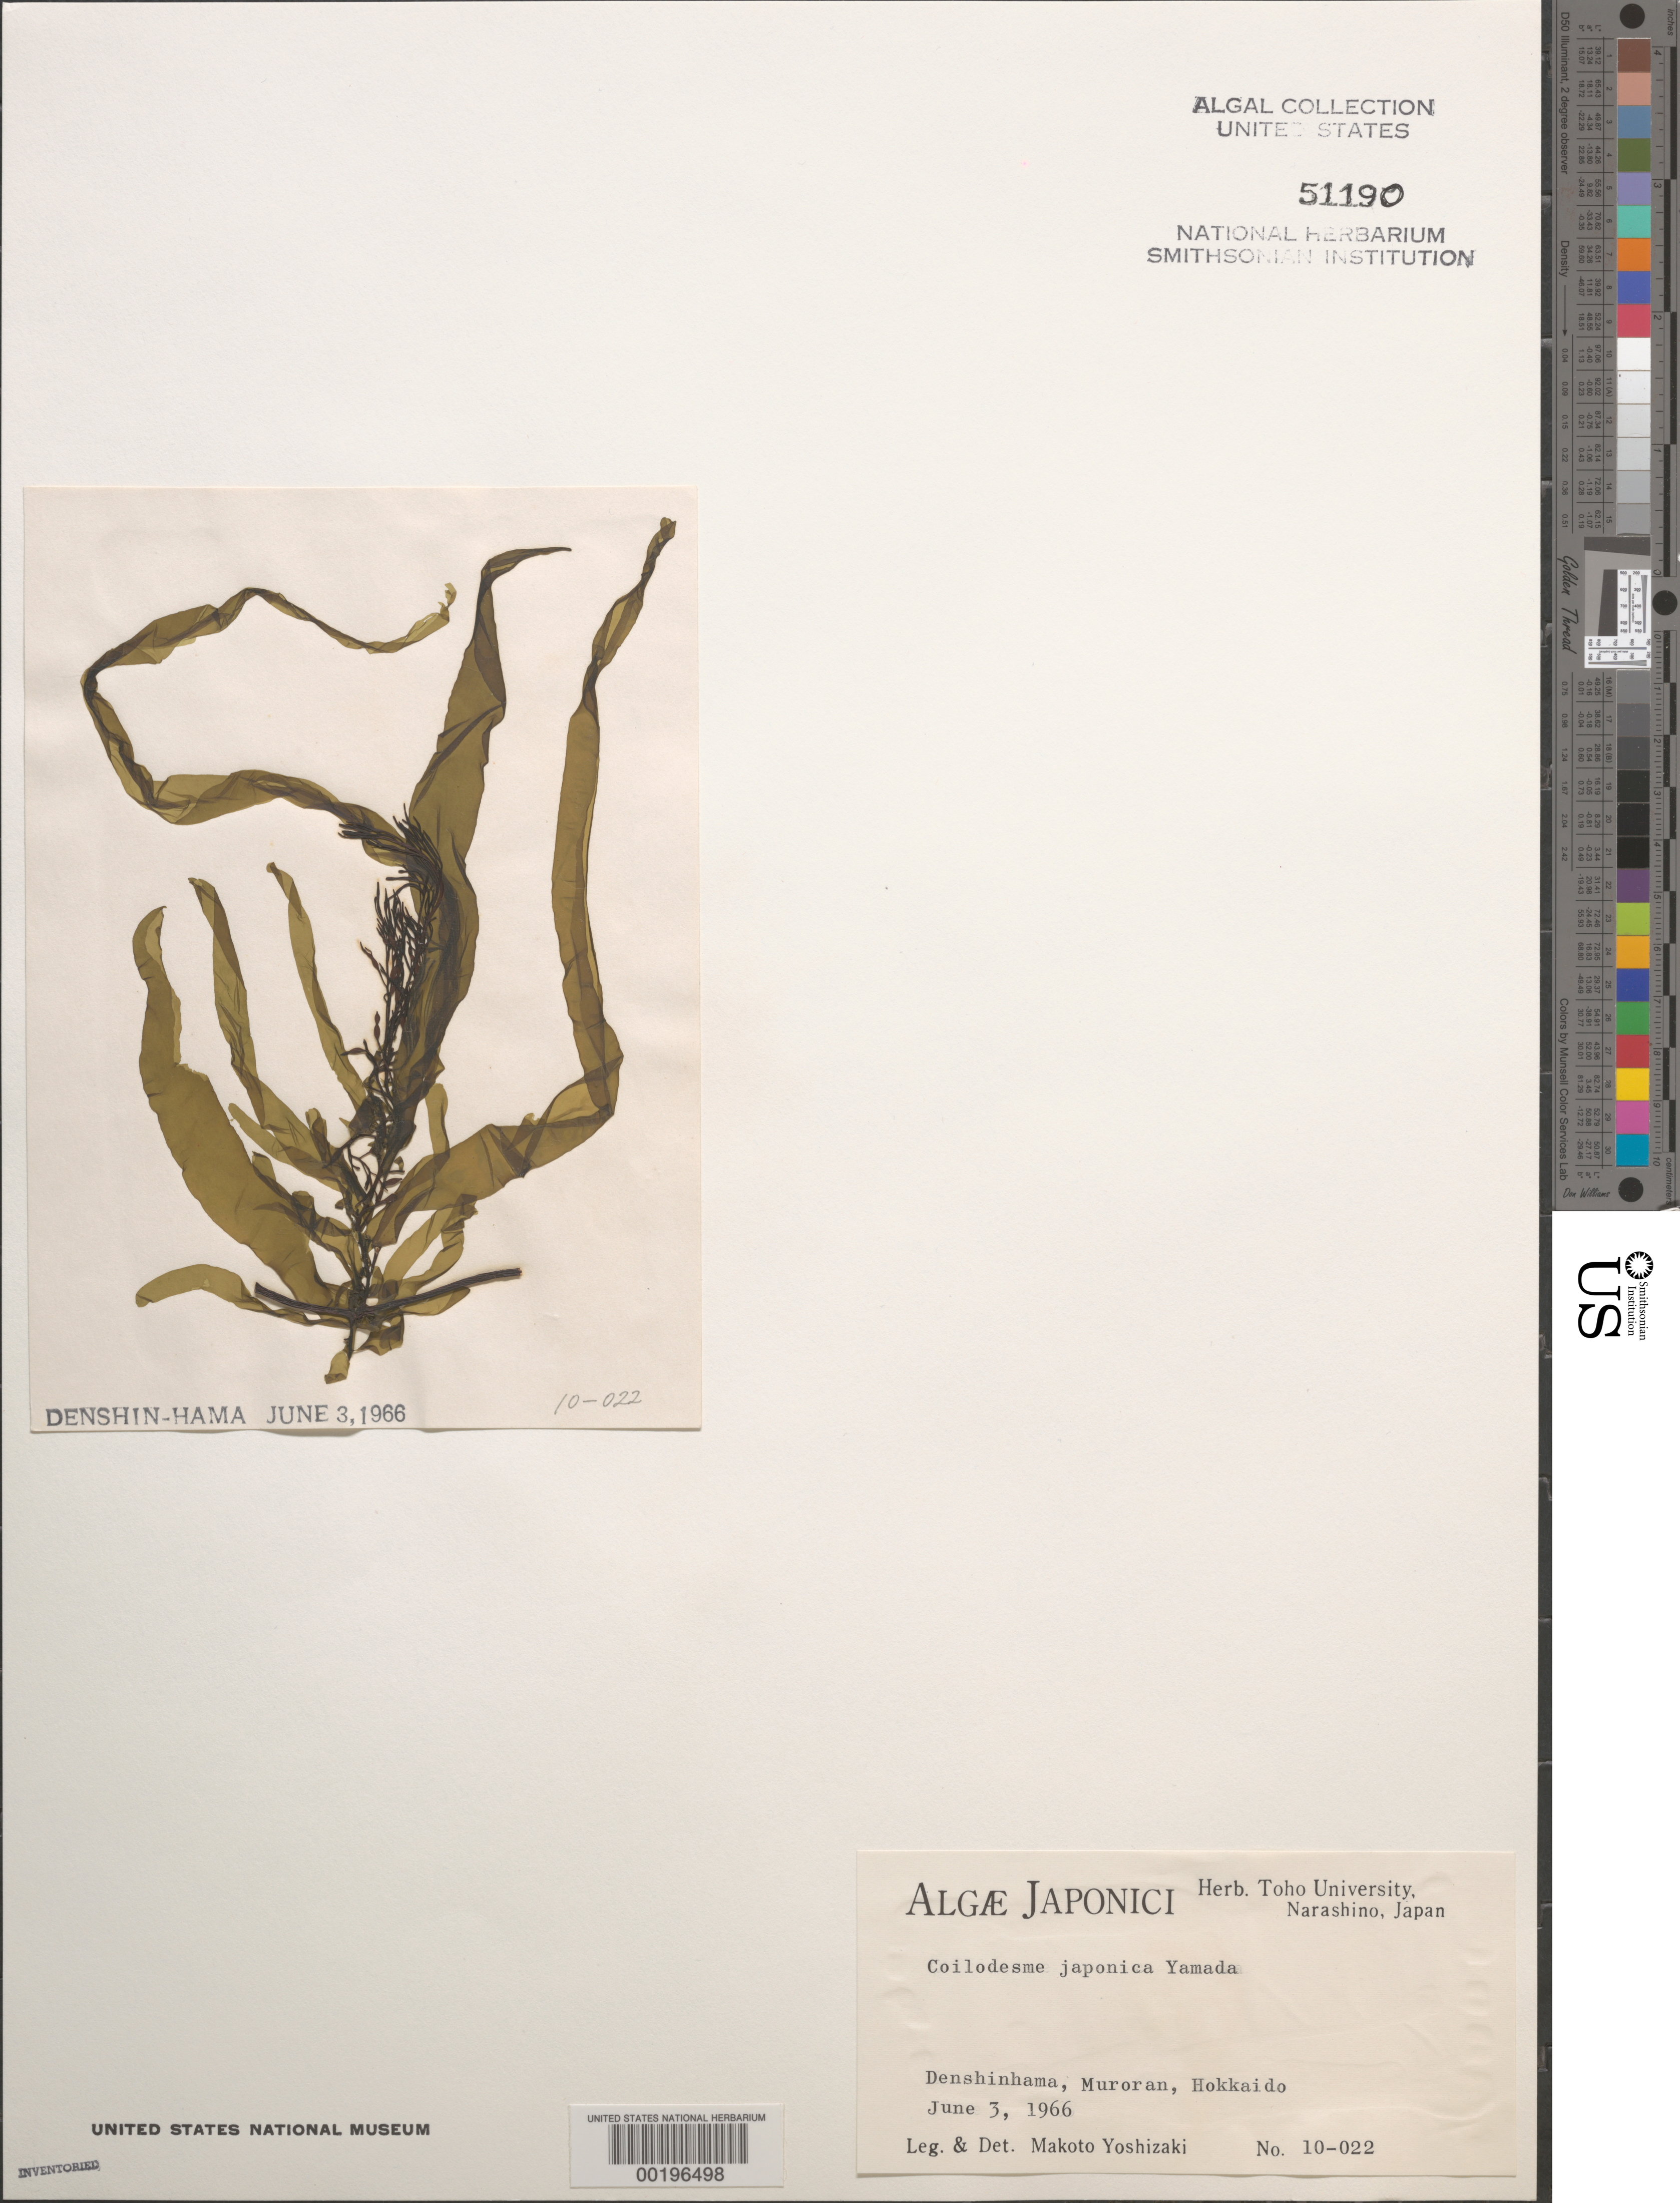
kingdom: Chromista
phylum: Ochrophyta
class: Phaeophyceae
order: Ectocarpales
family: Chordariaceae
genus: Coilodesme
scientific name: Coilodesme japonica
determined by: Yoshizaki, M.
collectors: M. Yoshizaki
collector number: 10-022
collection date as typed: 03 Jun 1966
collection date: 1966-06-03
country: Japan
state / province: Hokkaido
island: Hokkaido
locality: Denshinhama, Muroran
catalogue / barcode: US 51190